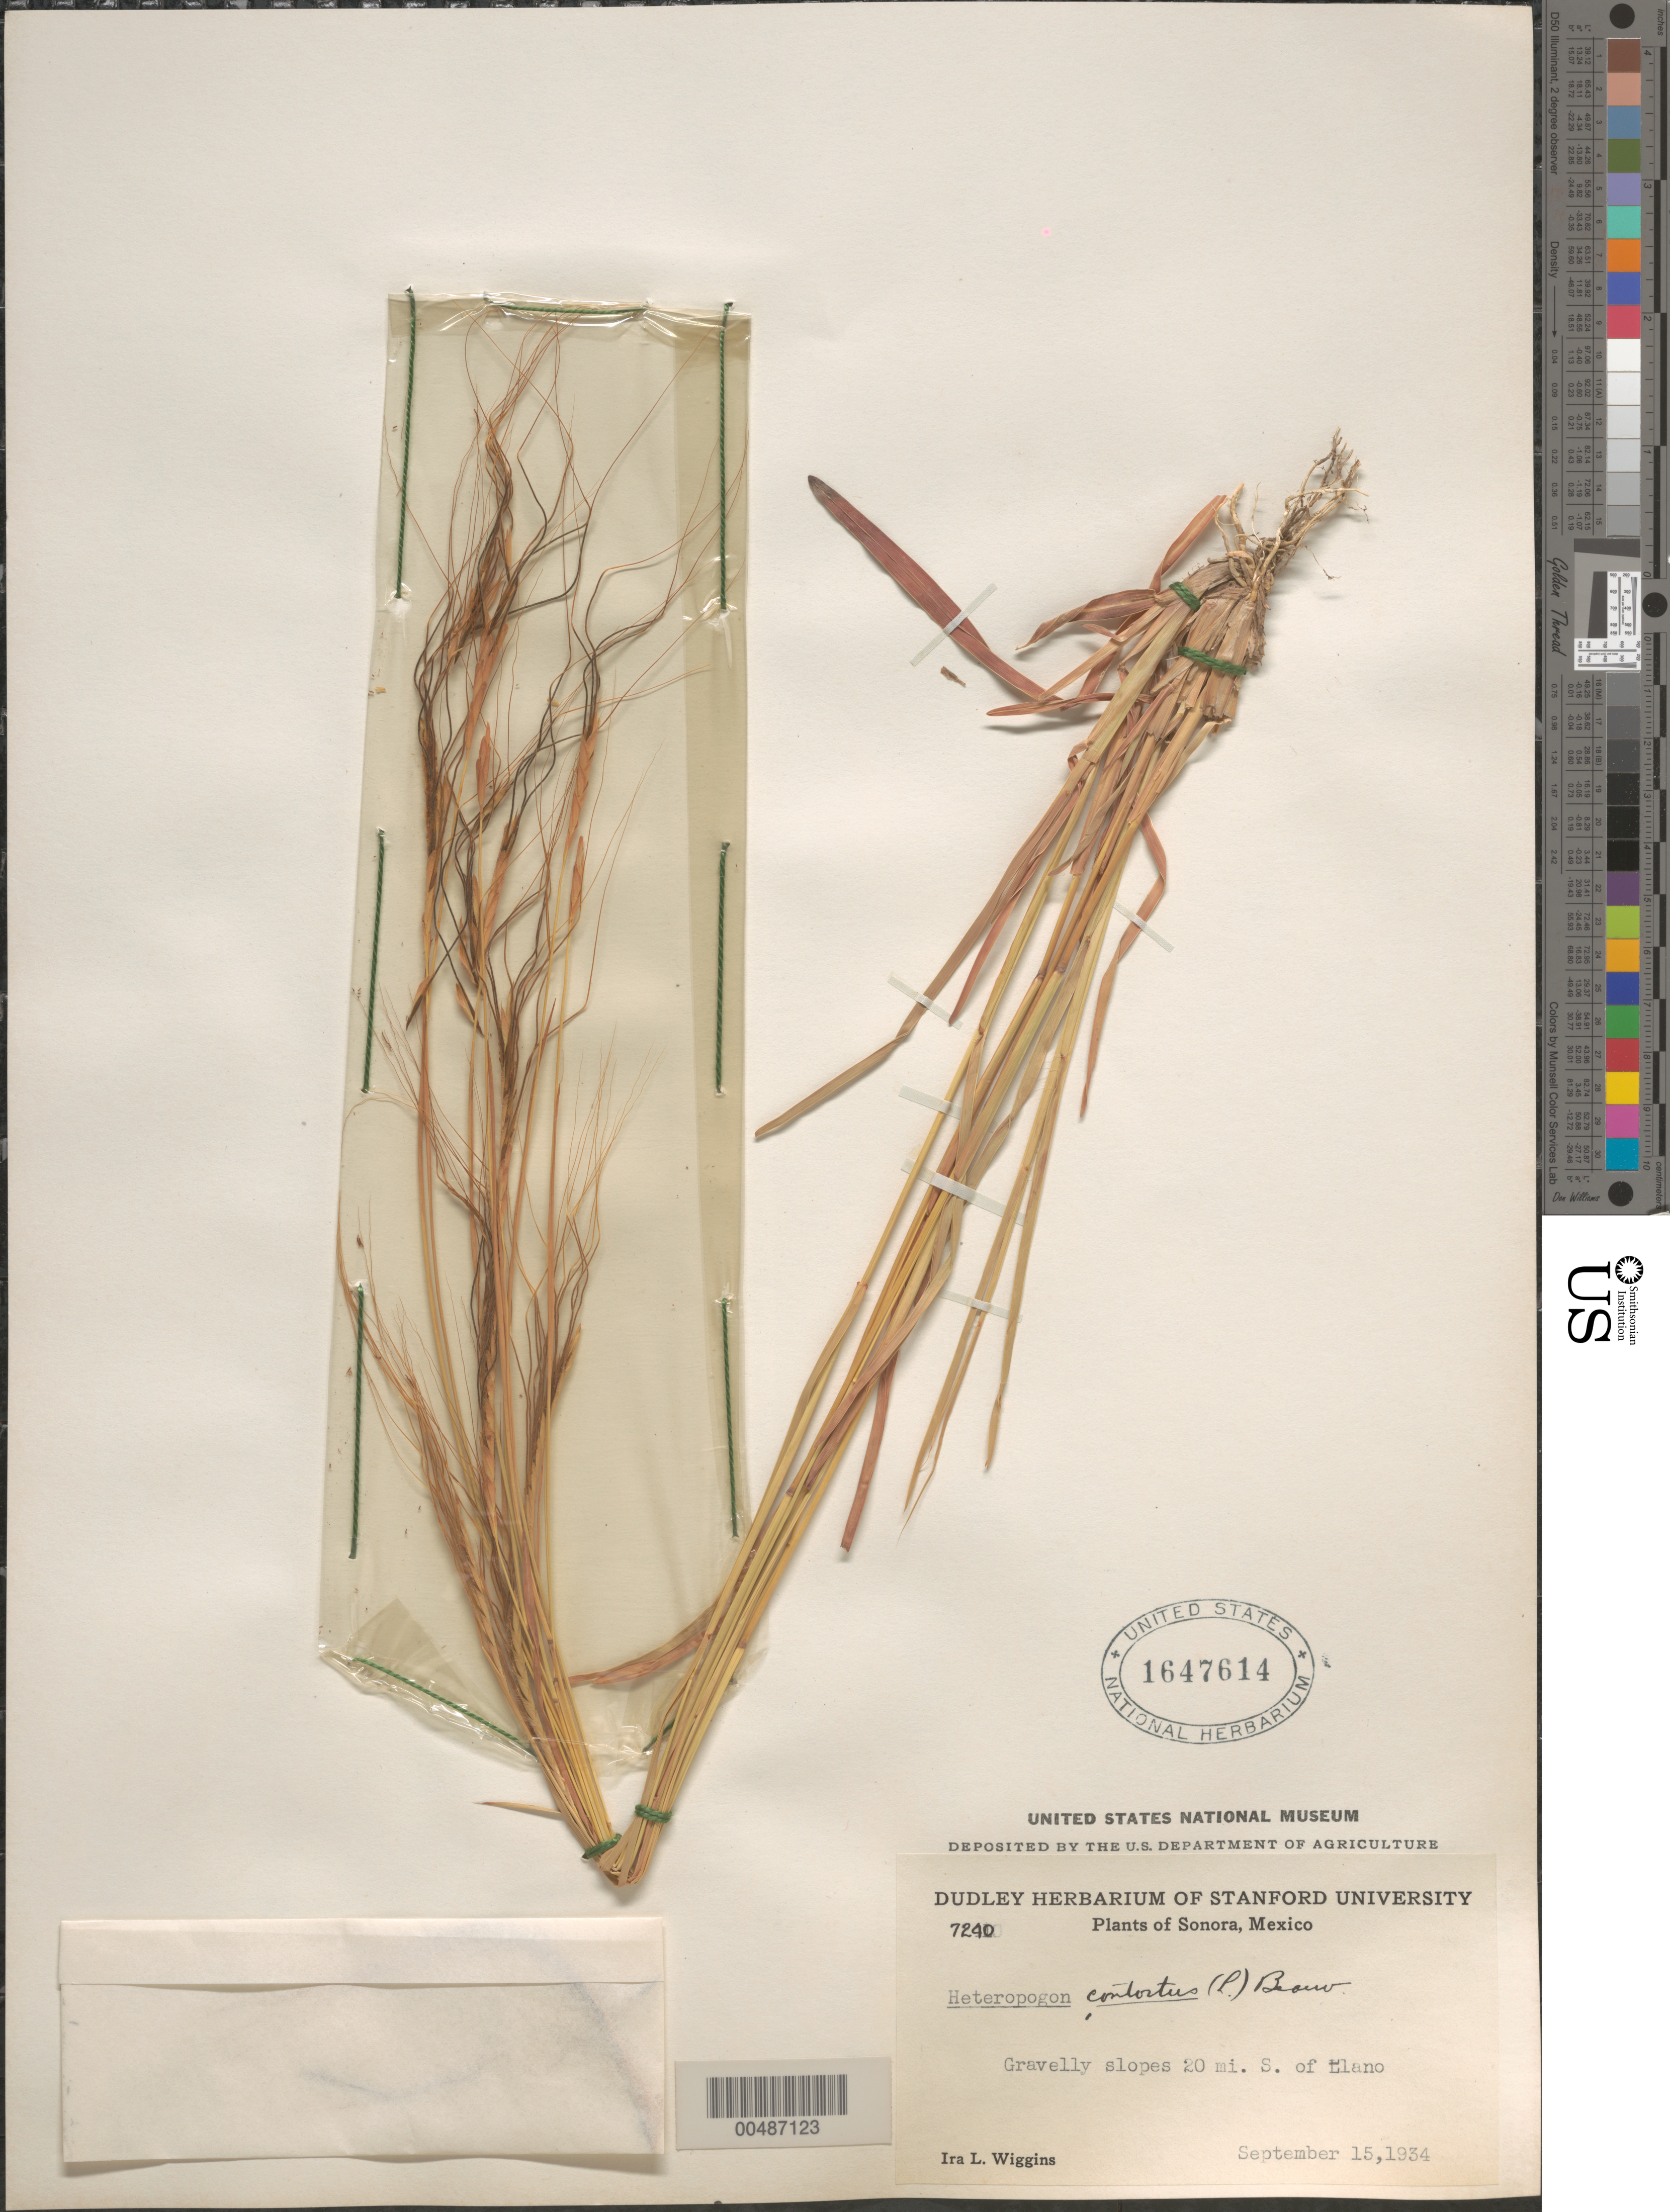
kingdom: Plantae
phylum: Tracheophyta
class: Liliopsida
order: Poales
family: Poaceae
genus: Heteropogon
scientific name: Heteropogon contortus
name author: (L.) P. Beauv. ex Roem. & Schult.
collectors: I. L. Wiggins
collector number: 7240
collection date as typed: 15 Sep 1934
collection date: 1934-09-15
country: Mexico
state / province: Sonora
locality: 20 mi S of Llano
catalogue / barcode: US 1647614